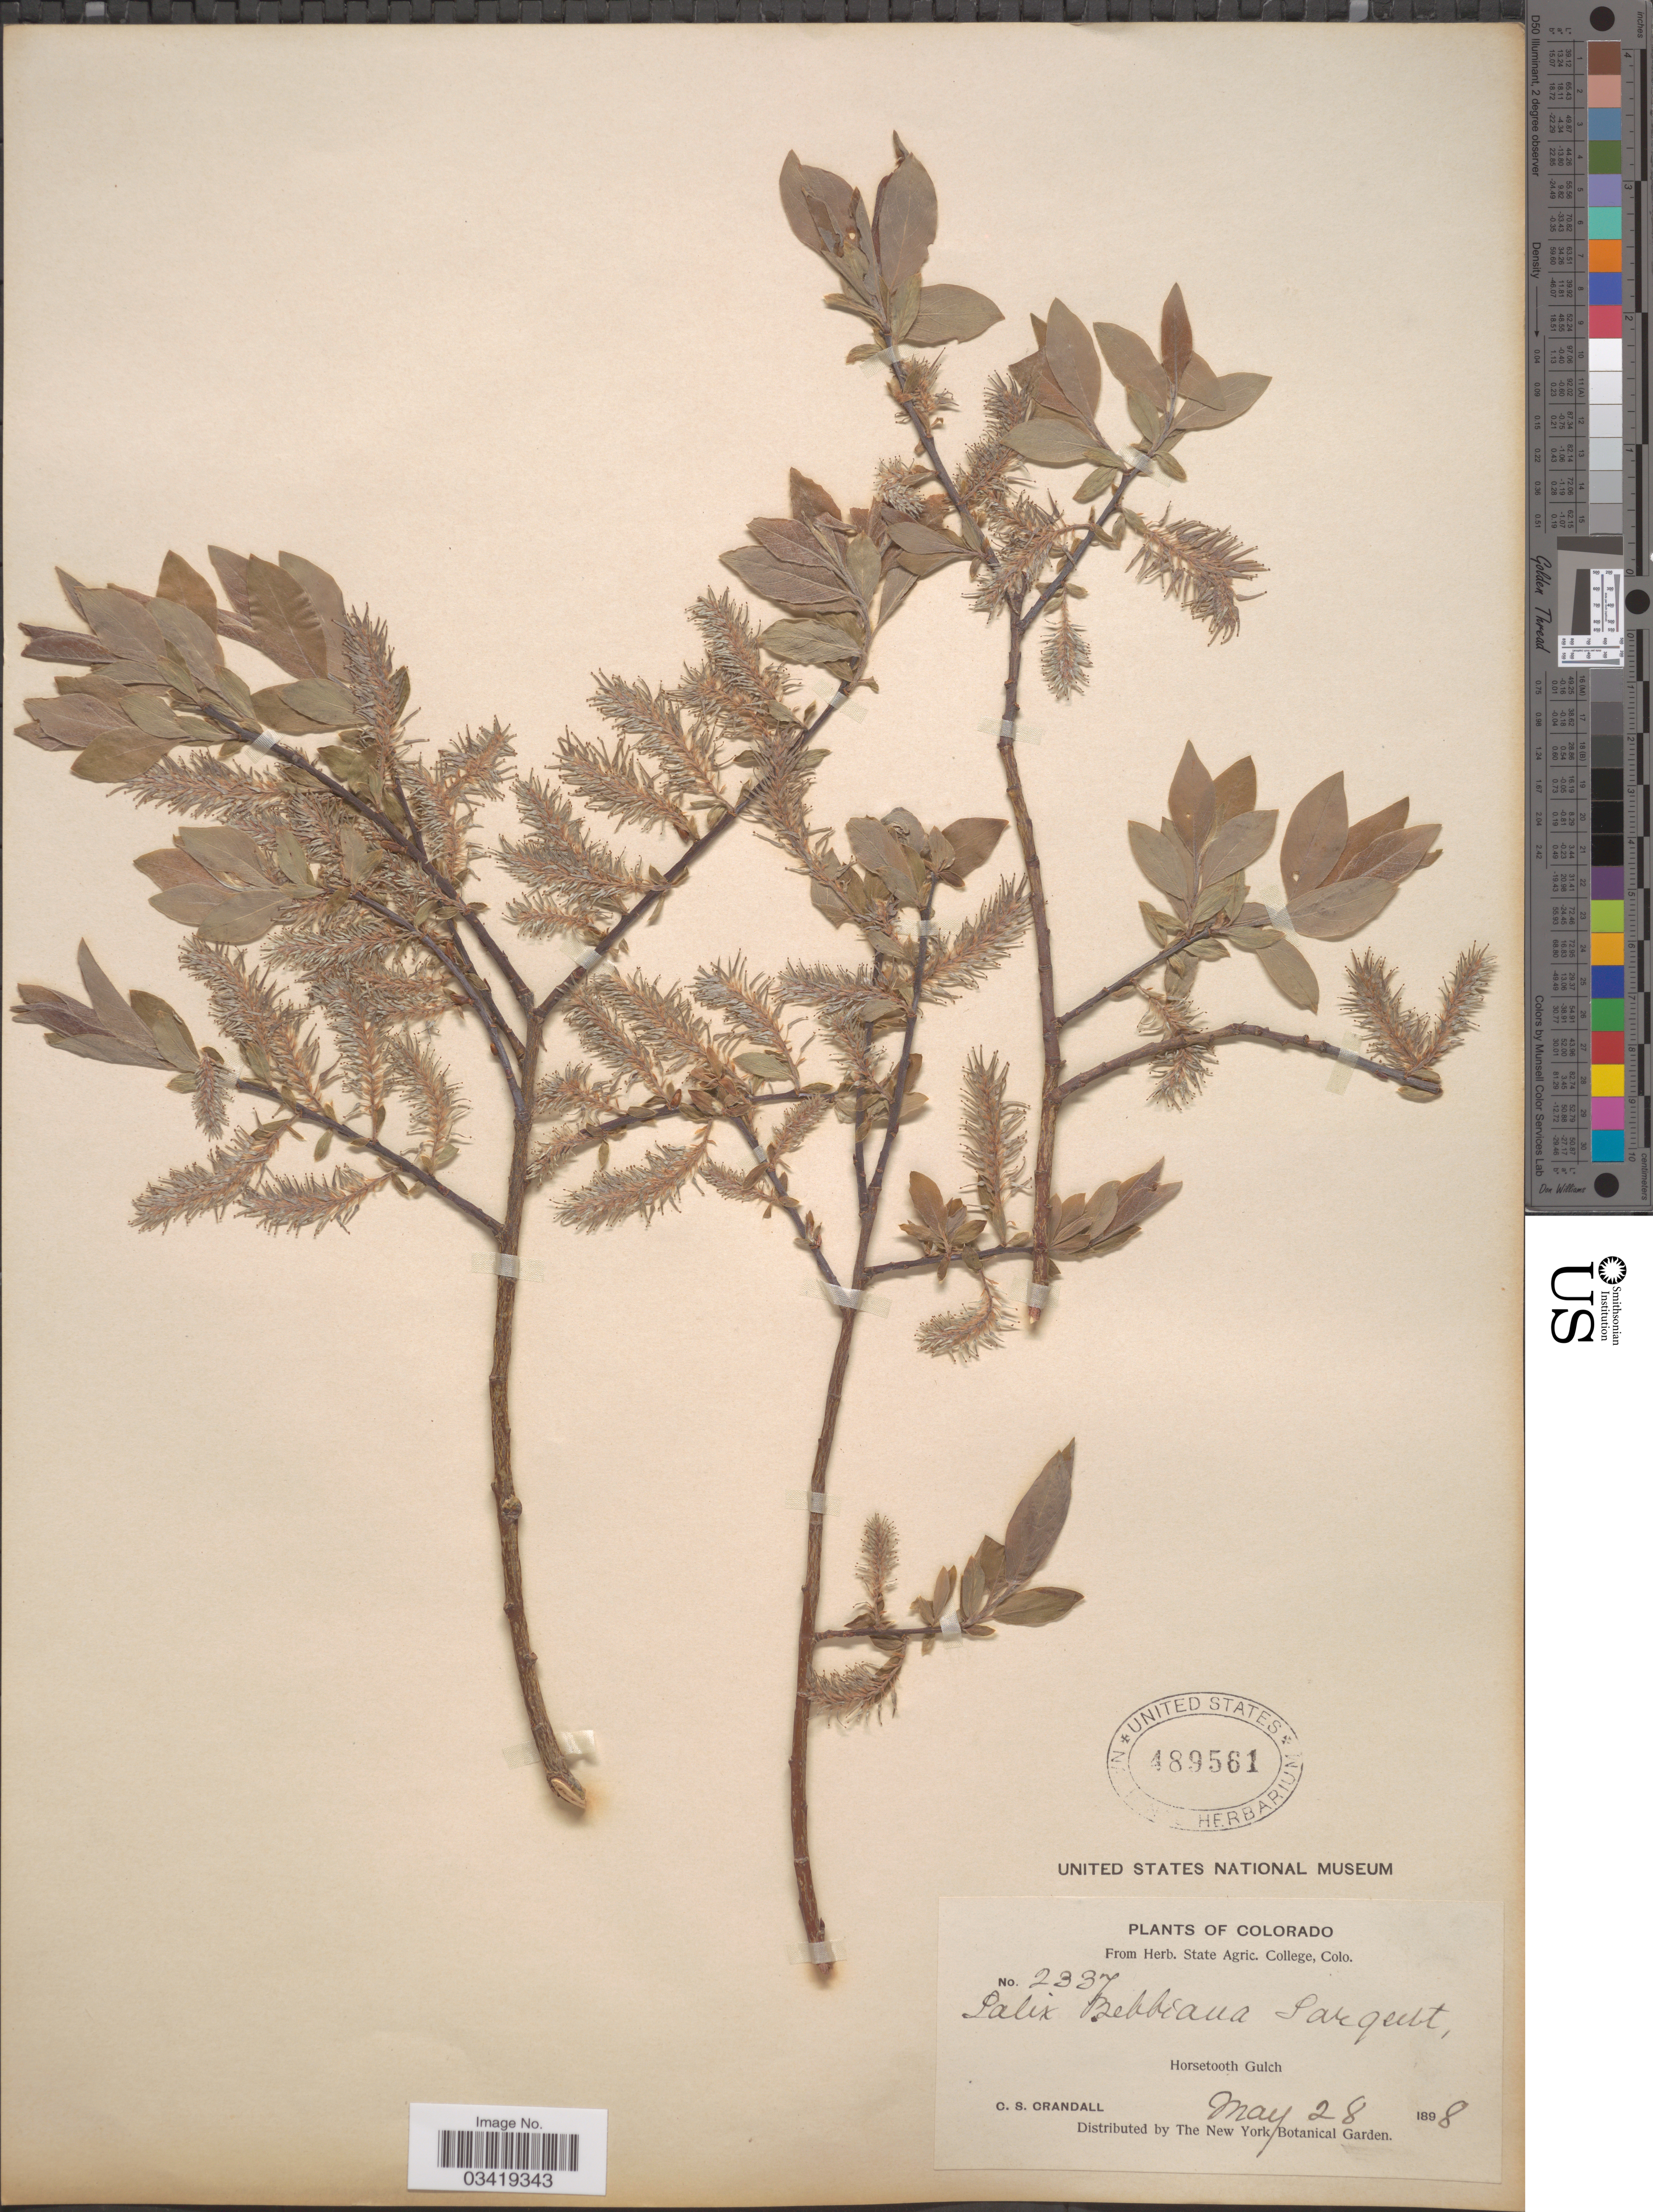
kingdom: Plantae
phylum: Tracheophyta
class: Magnoliopsida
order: Malpighiales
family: Salicaceae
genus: Salix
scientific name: Salix bebbiana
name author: Sarg.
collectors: C. Crandall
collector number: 2337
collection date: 1898-05-28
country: United States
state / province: Colorado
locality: Horsetooth Gulch.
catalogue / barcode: US 489561